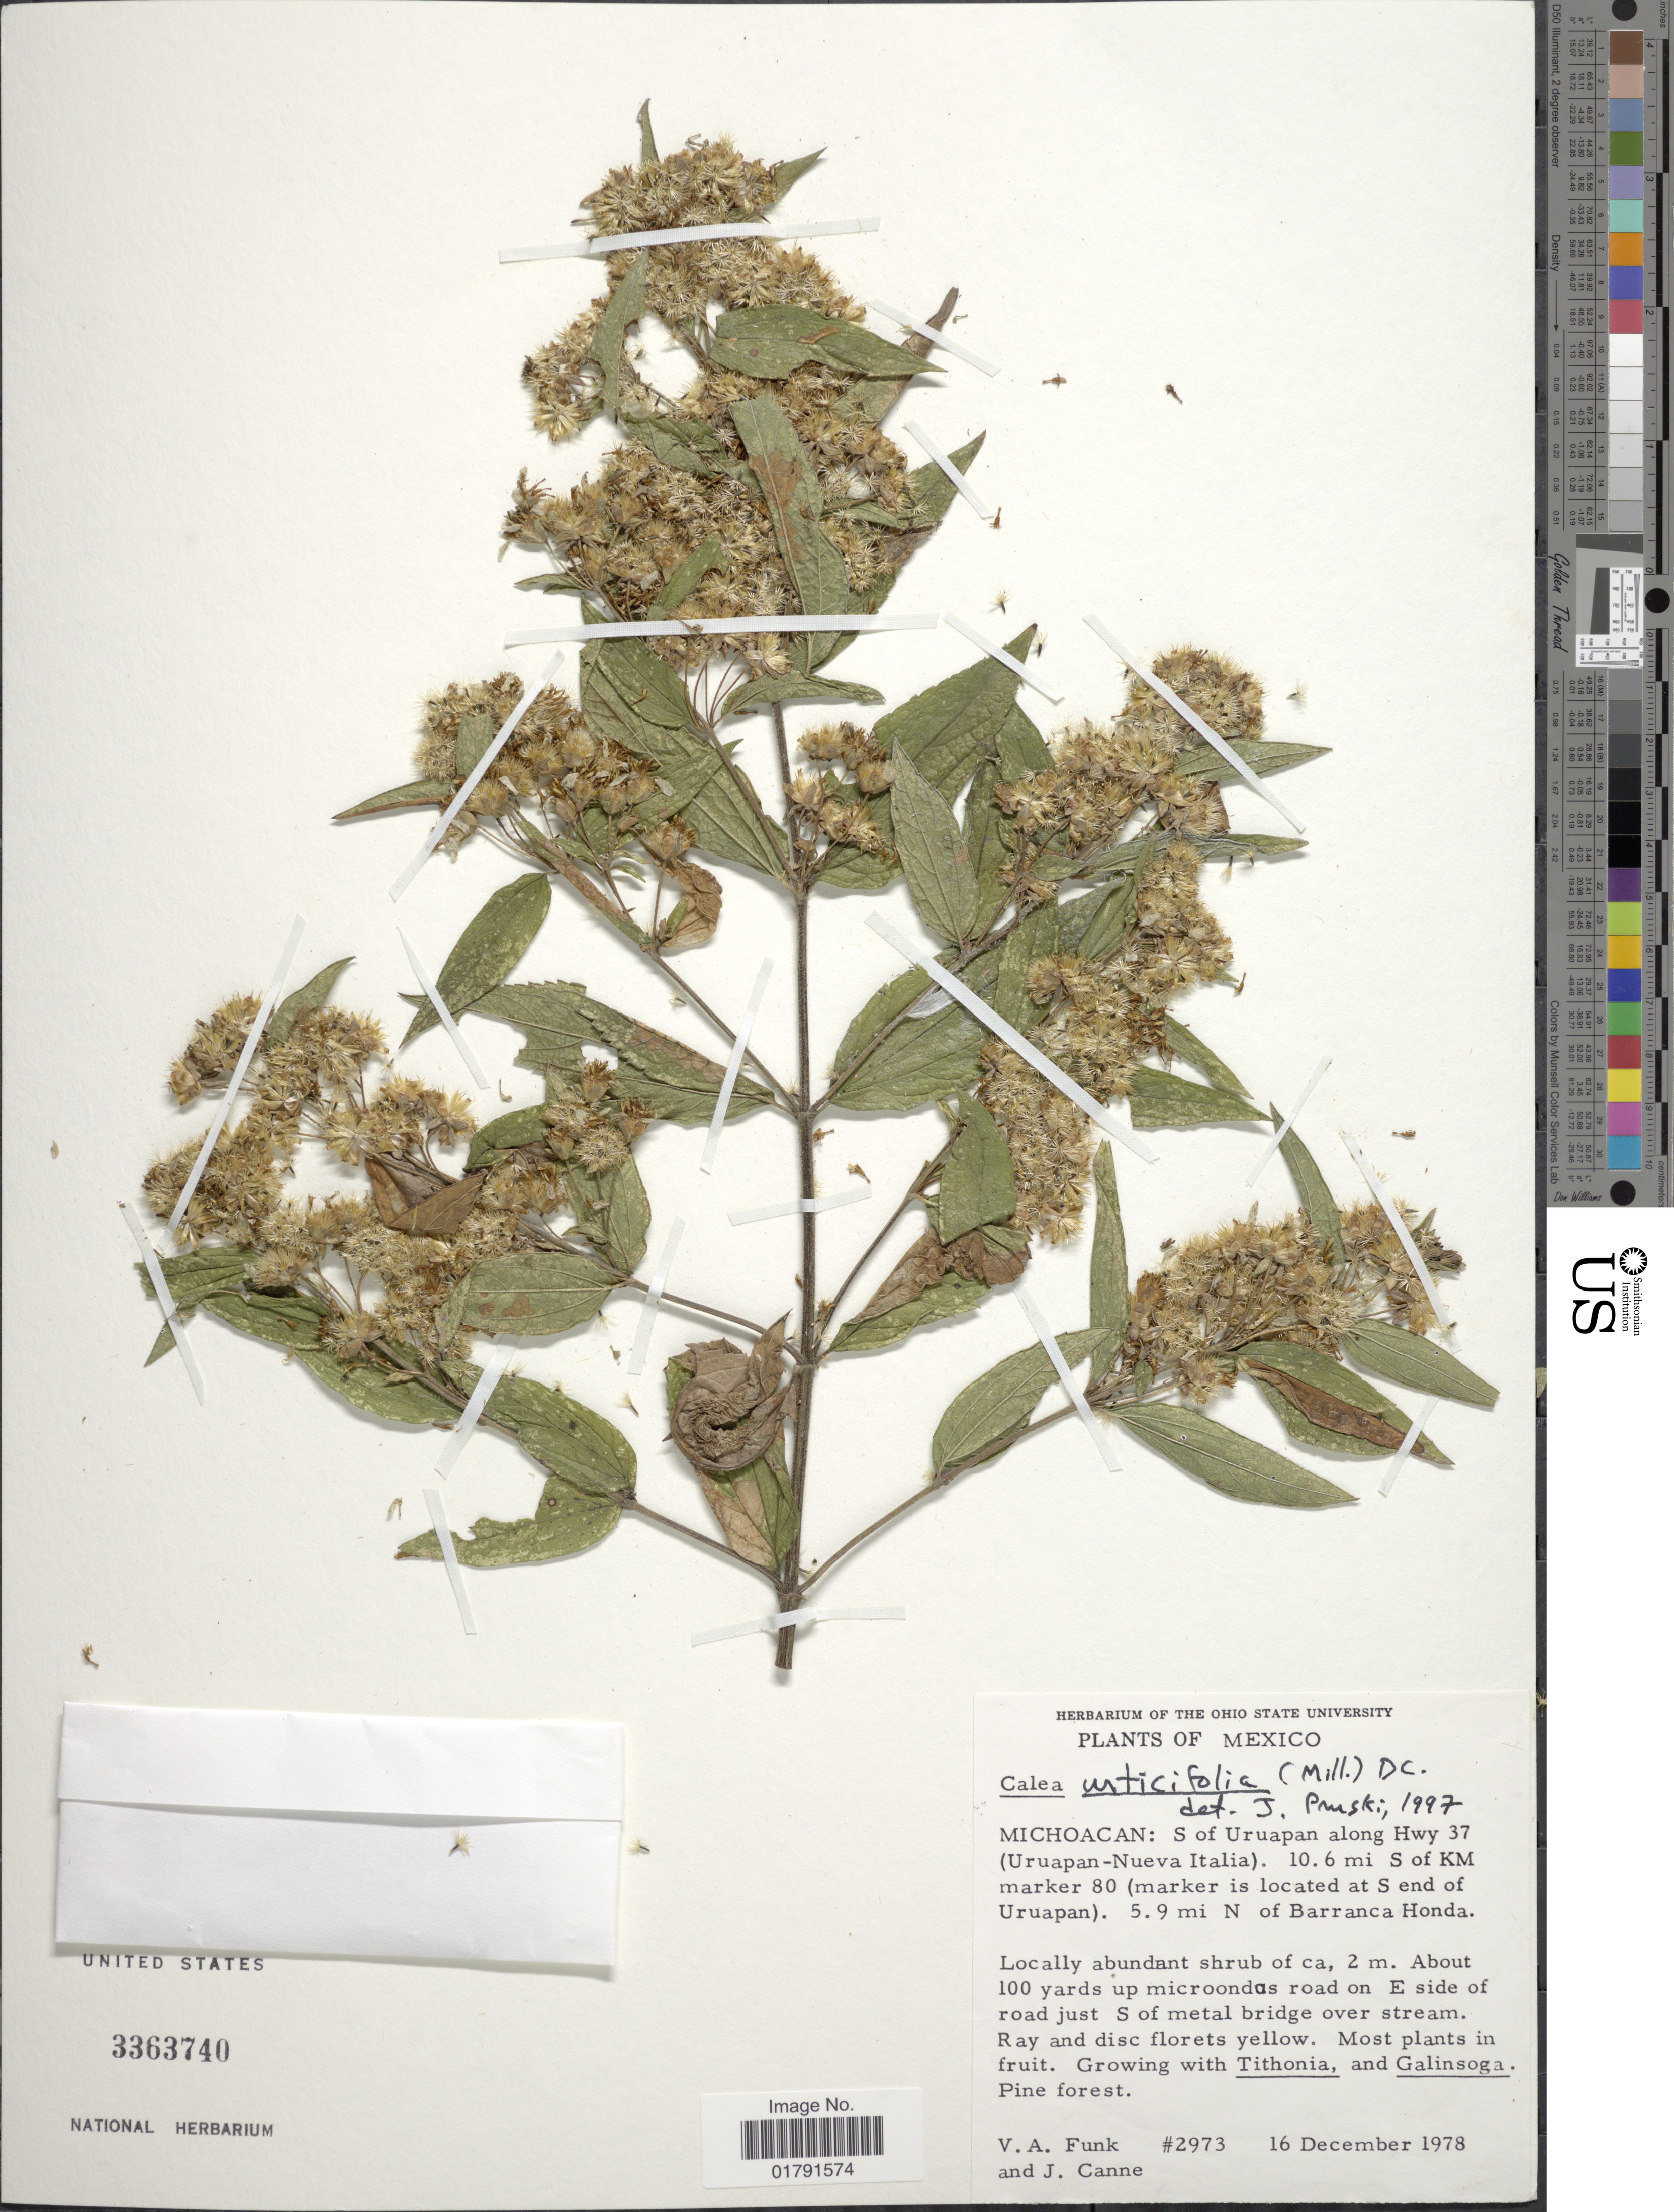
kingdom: Plantae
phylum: Tracheophyta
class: Magnoliopsida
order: Asterales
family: Asteraceae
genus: Calea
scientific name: Calea urticifolia var. urticifolia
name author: (Mill.) DC.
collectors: V. Funk & J. M. Canne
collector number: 2973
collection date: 1978-12-16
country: Mexico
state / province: Michoacán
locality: S of Uruapan along Hwy 37 (Uruapan-Nueva Italia), 10.6 mi S of KM marker 80 (marker is located at S end of Uruapan), 5.9 mi N of Barranca Honda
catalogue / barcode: US 3363740